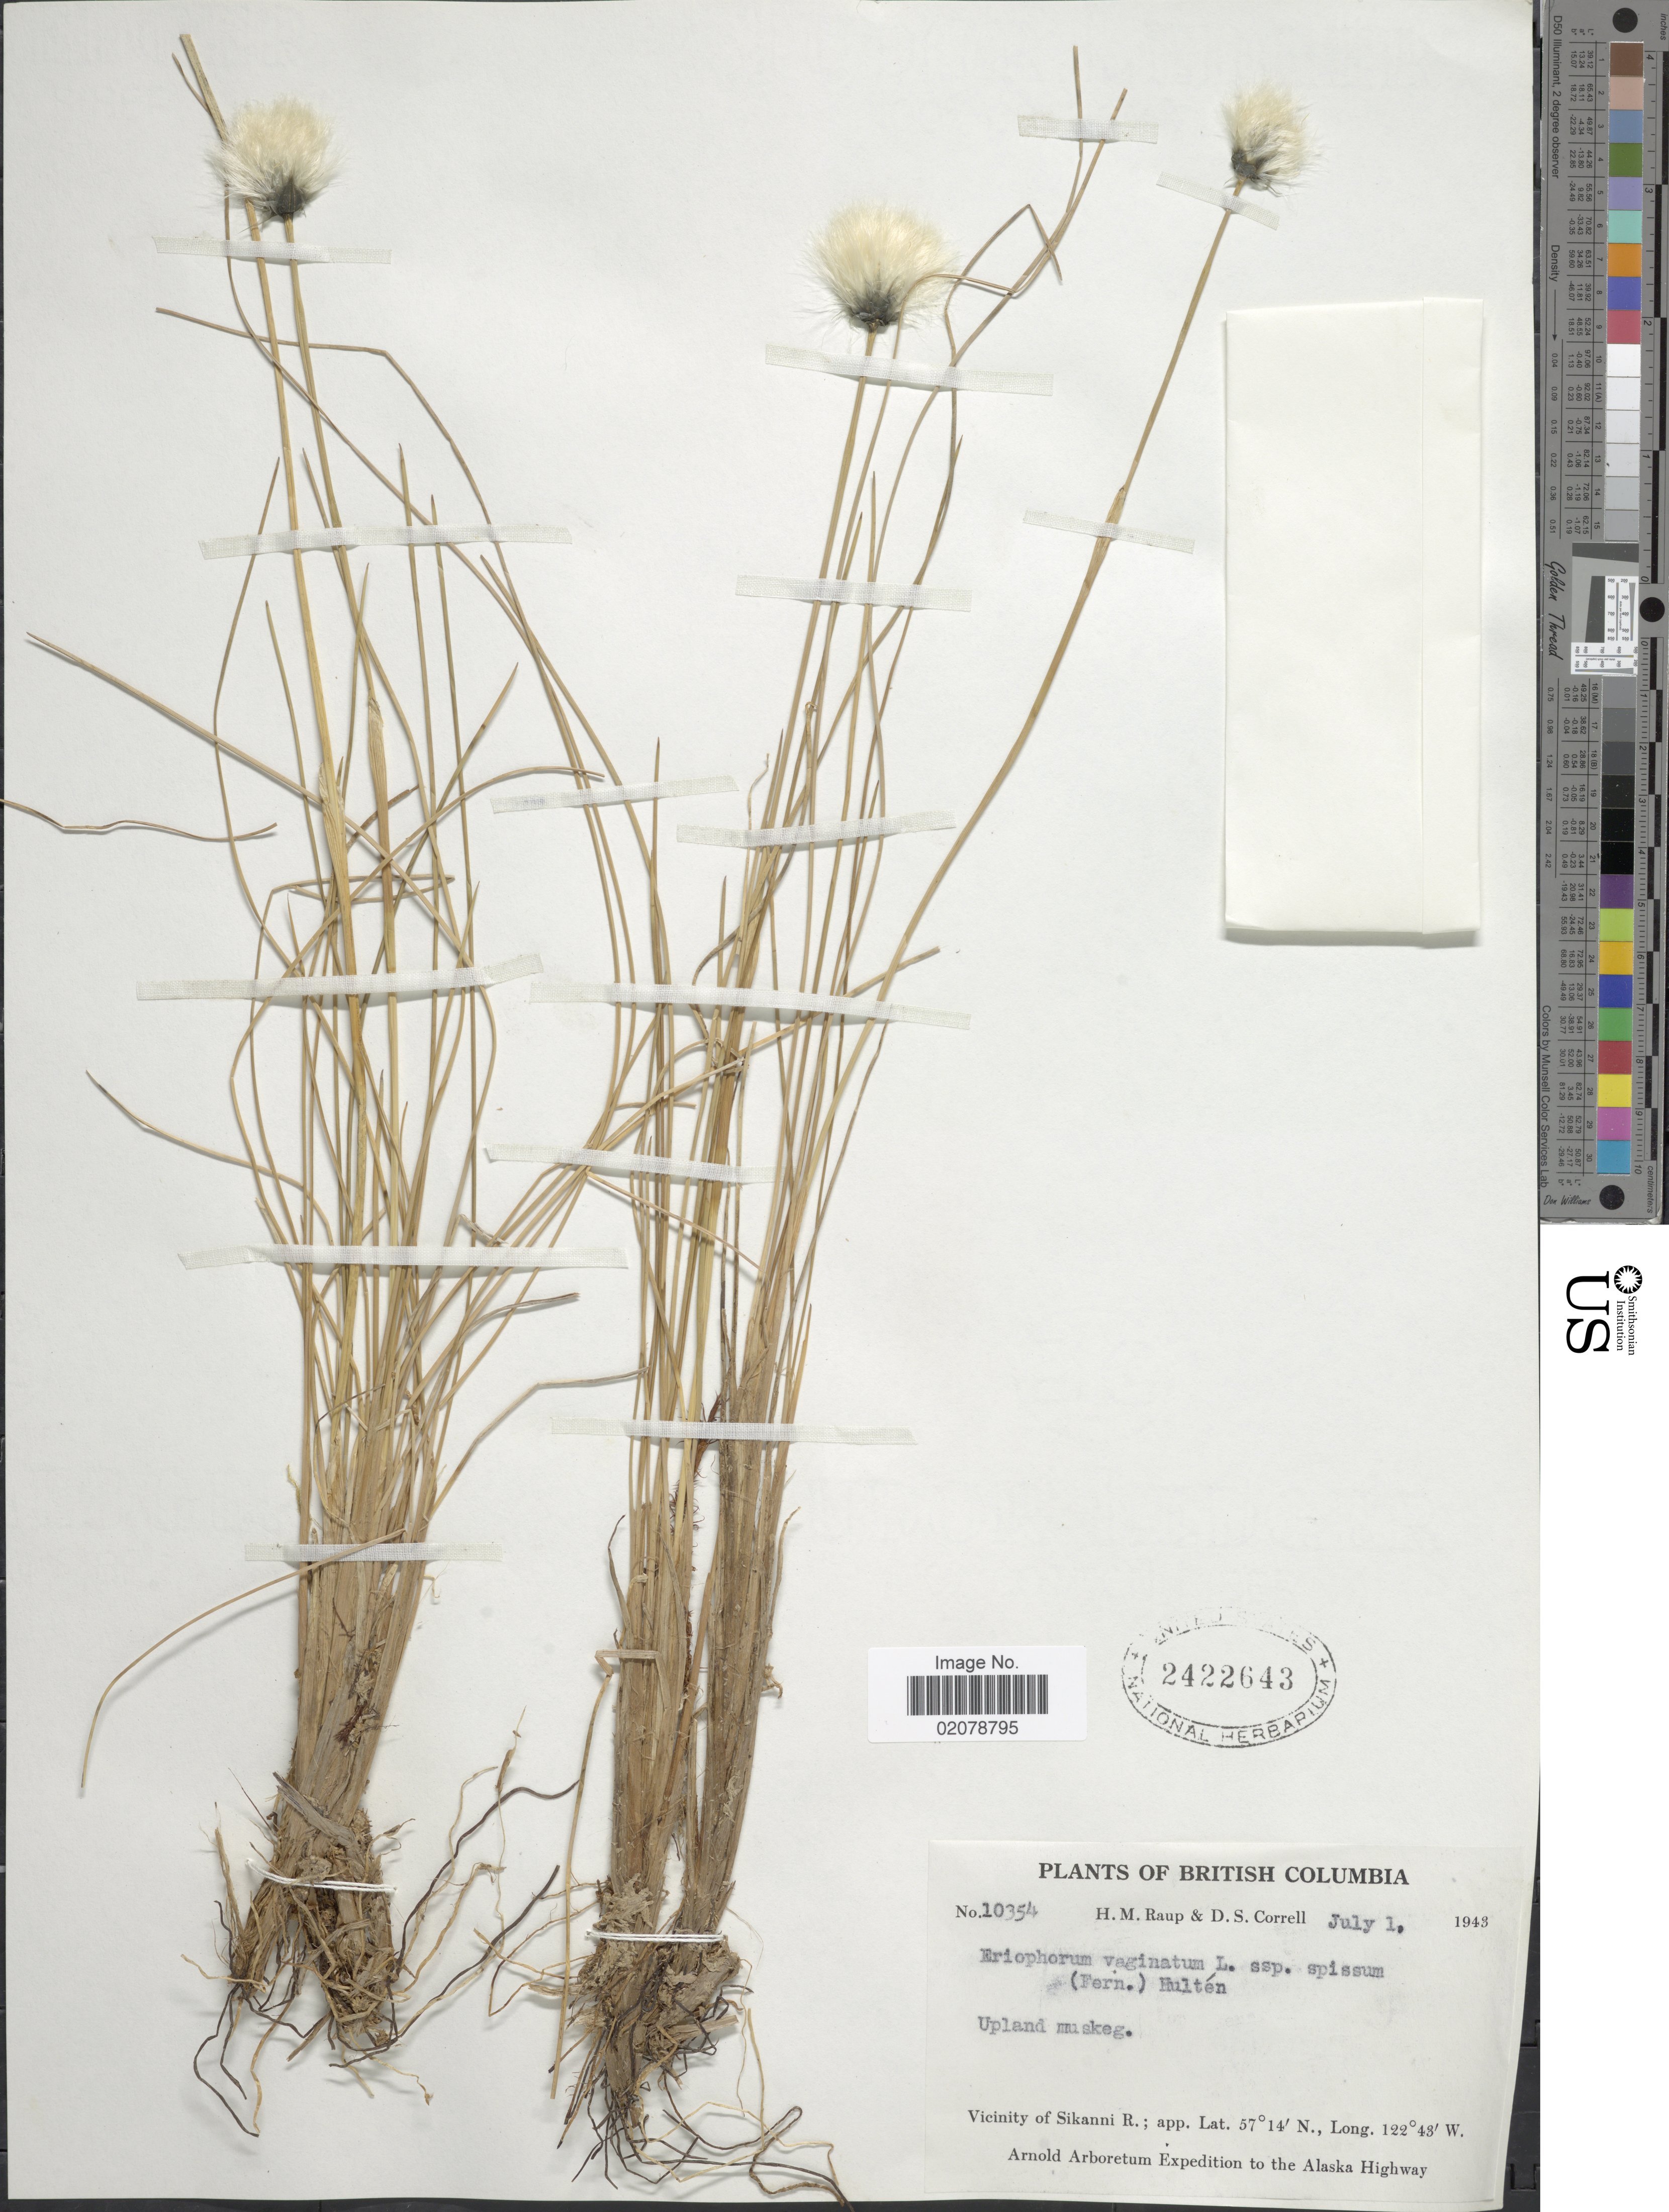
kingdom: Plantae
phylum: Tracheophyta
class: Liliopsida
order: Poales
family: Cyperaceae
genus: Eriophorum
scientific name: Eriophorum vaginatum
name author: L.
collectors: H. Raup & D. S. Correll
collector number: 10354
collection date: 1943-07-01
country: Canada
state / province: British Columbia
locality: Vicinity of Sikanni R.. Alaska Highway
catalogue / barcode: US 2422643